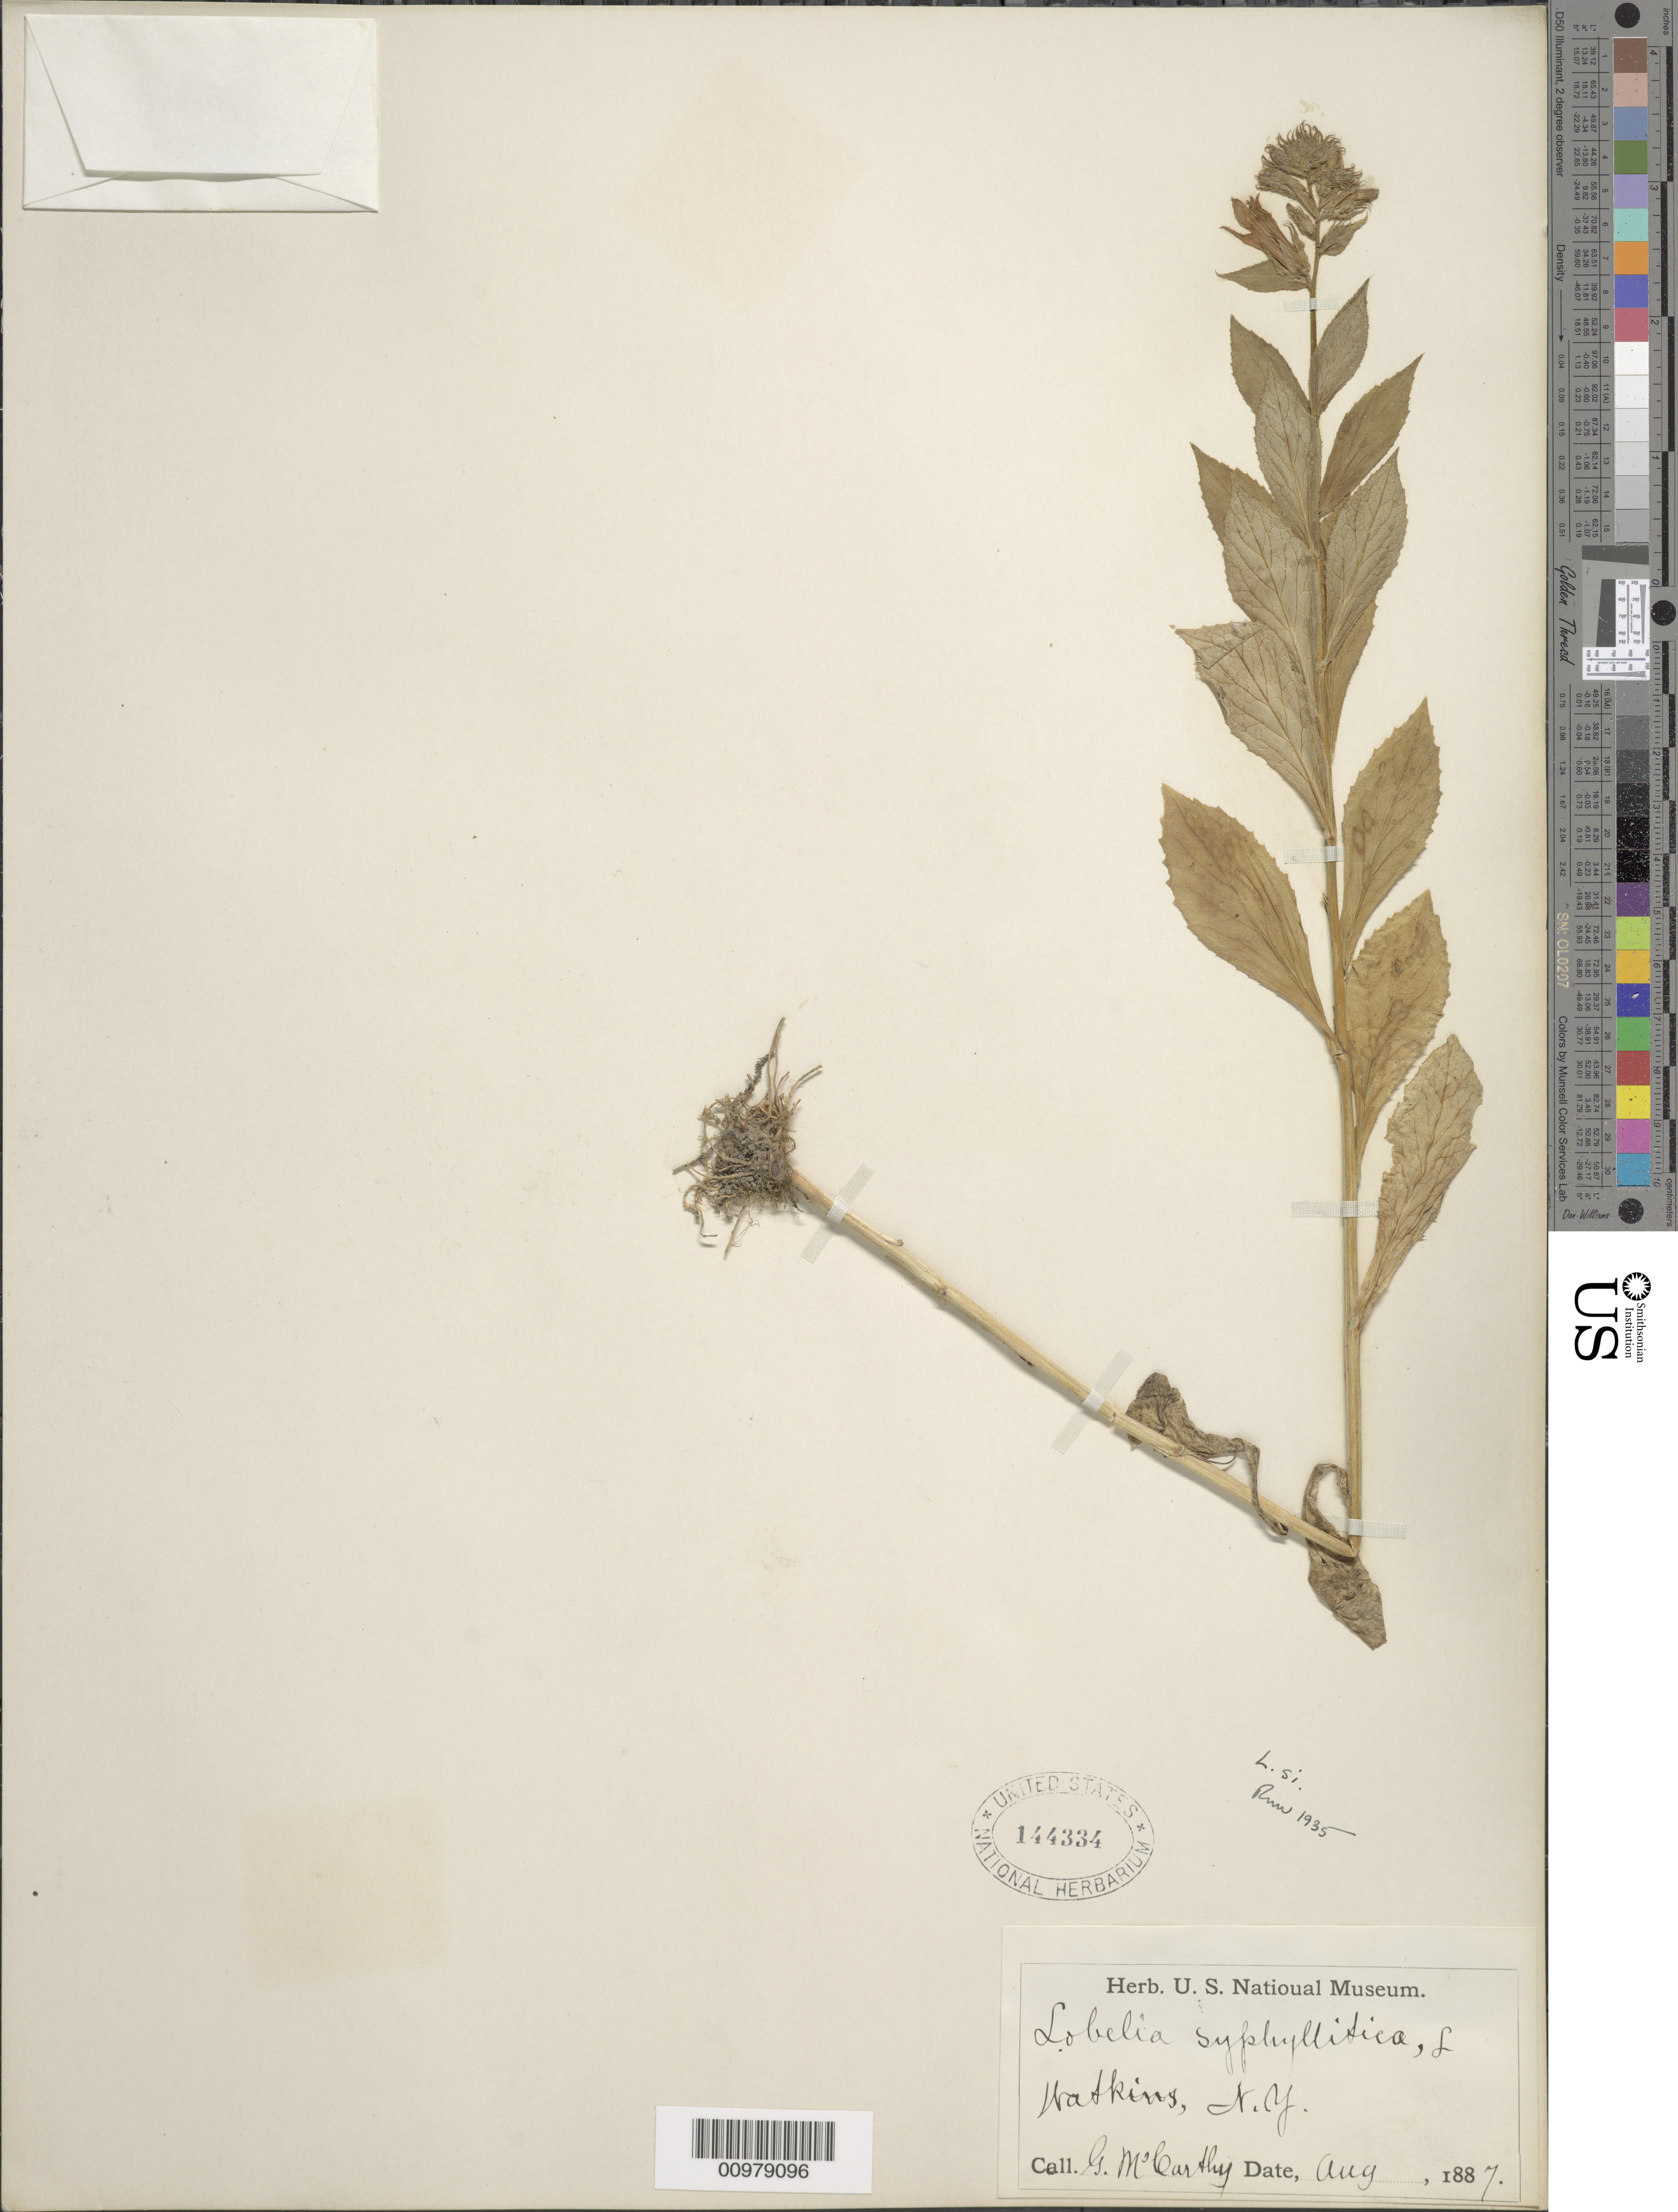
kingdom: Plantae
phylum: Tracheophyta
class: Magnoliopsida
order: Asterales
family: Campanulaceae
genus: Lobelia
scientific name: Lobelia siphilitica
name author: L.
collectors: G. McCarthy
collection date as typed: Aug 1887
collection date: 1887-08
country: United States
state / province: New York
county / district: Schuyler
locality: Watkins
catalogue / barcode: US 144334